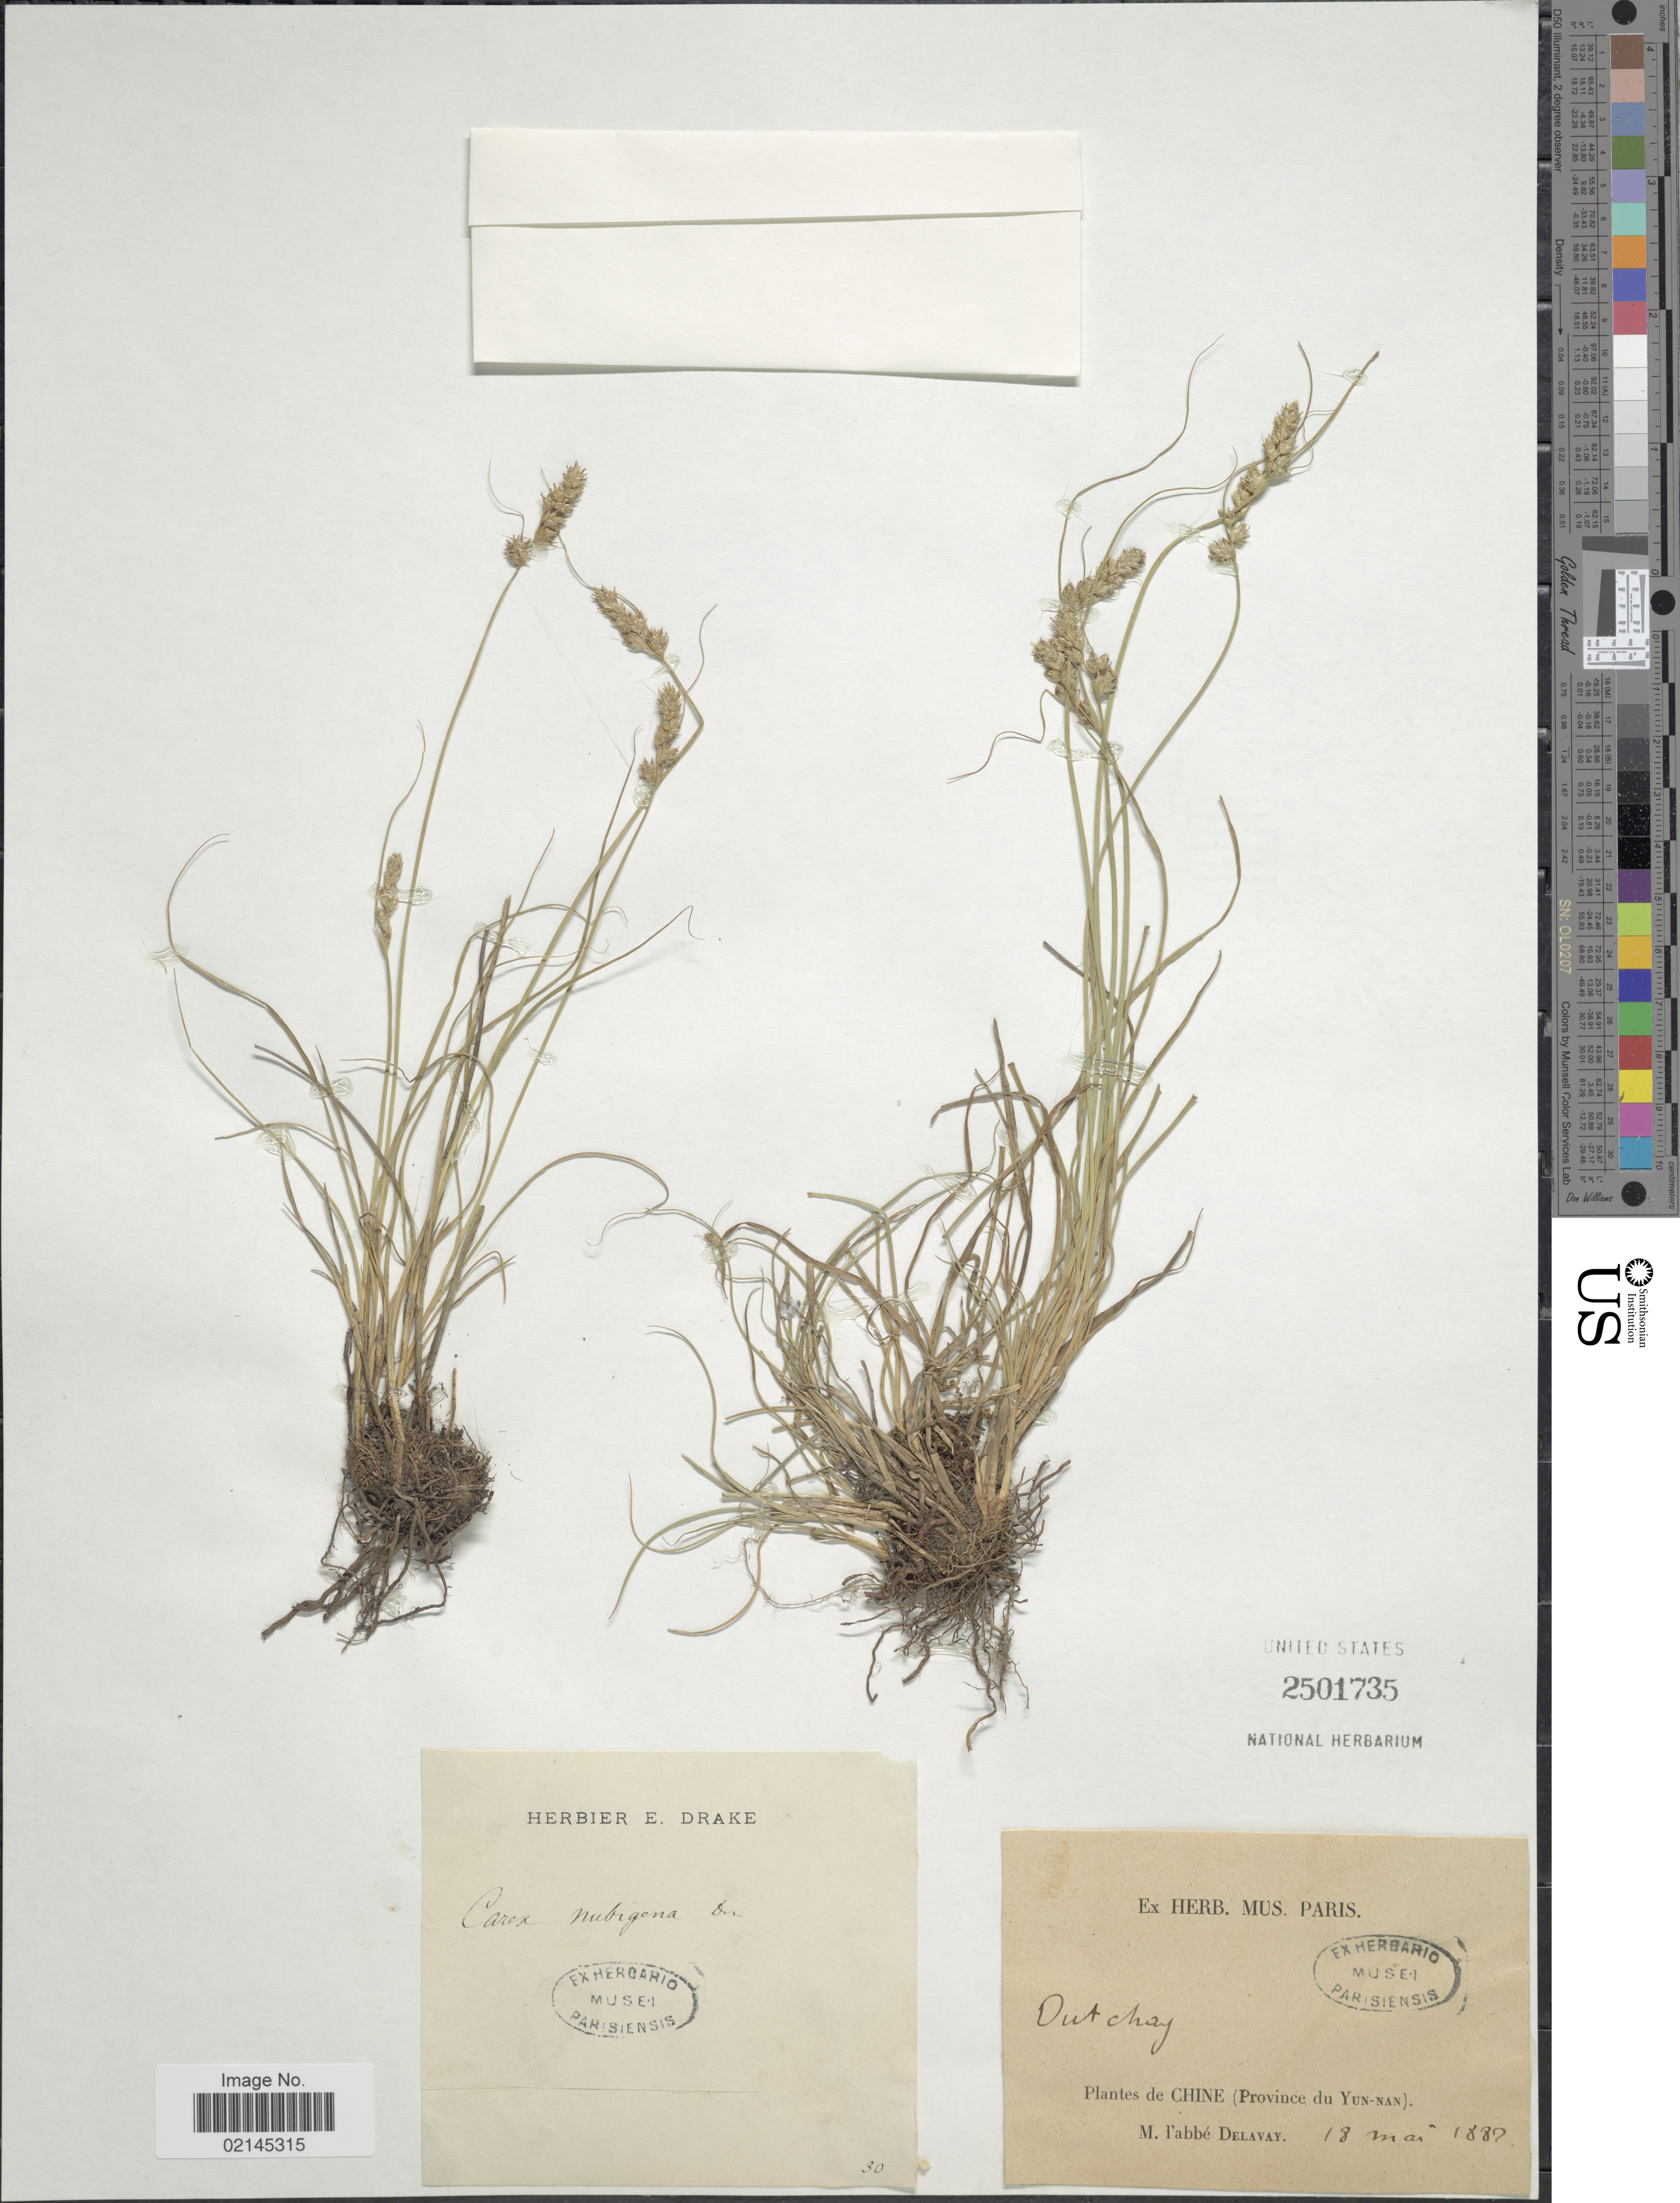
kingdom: Plantae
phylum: Tracheophyta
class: Liliopsida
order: Poales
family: Cyperaceae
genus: Carex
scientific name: Carex nubigena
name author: D. Don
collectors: P. Delavay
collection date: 1887-05-18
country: China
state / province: Yunnan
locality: Plantes de Chine (Province du Yun-nan)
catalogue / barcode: US 2501735